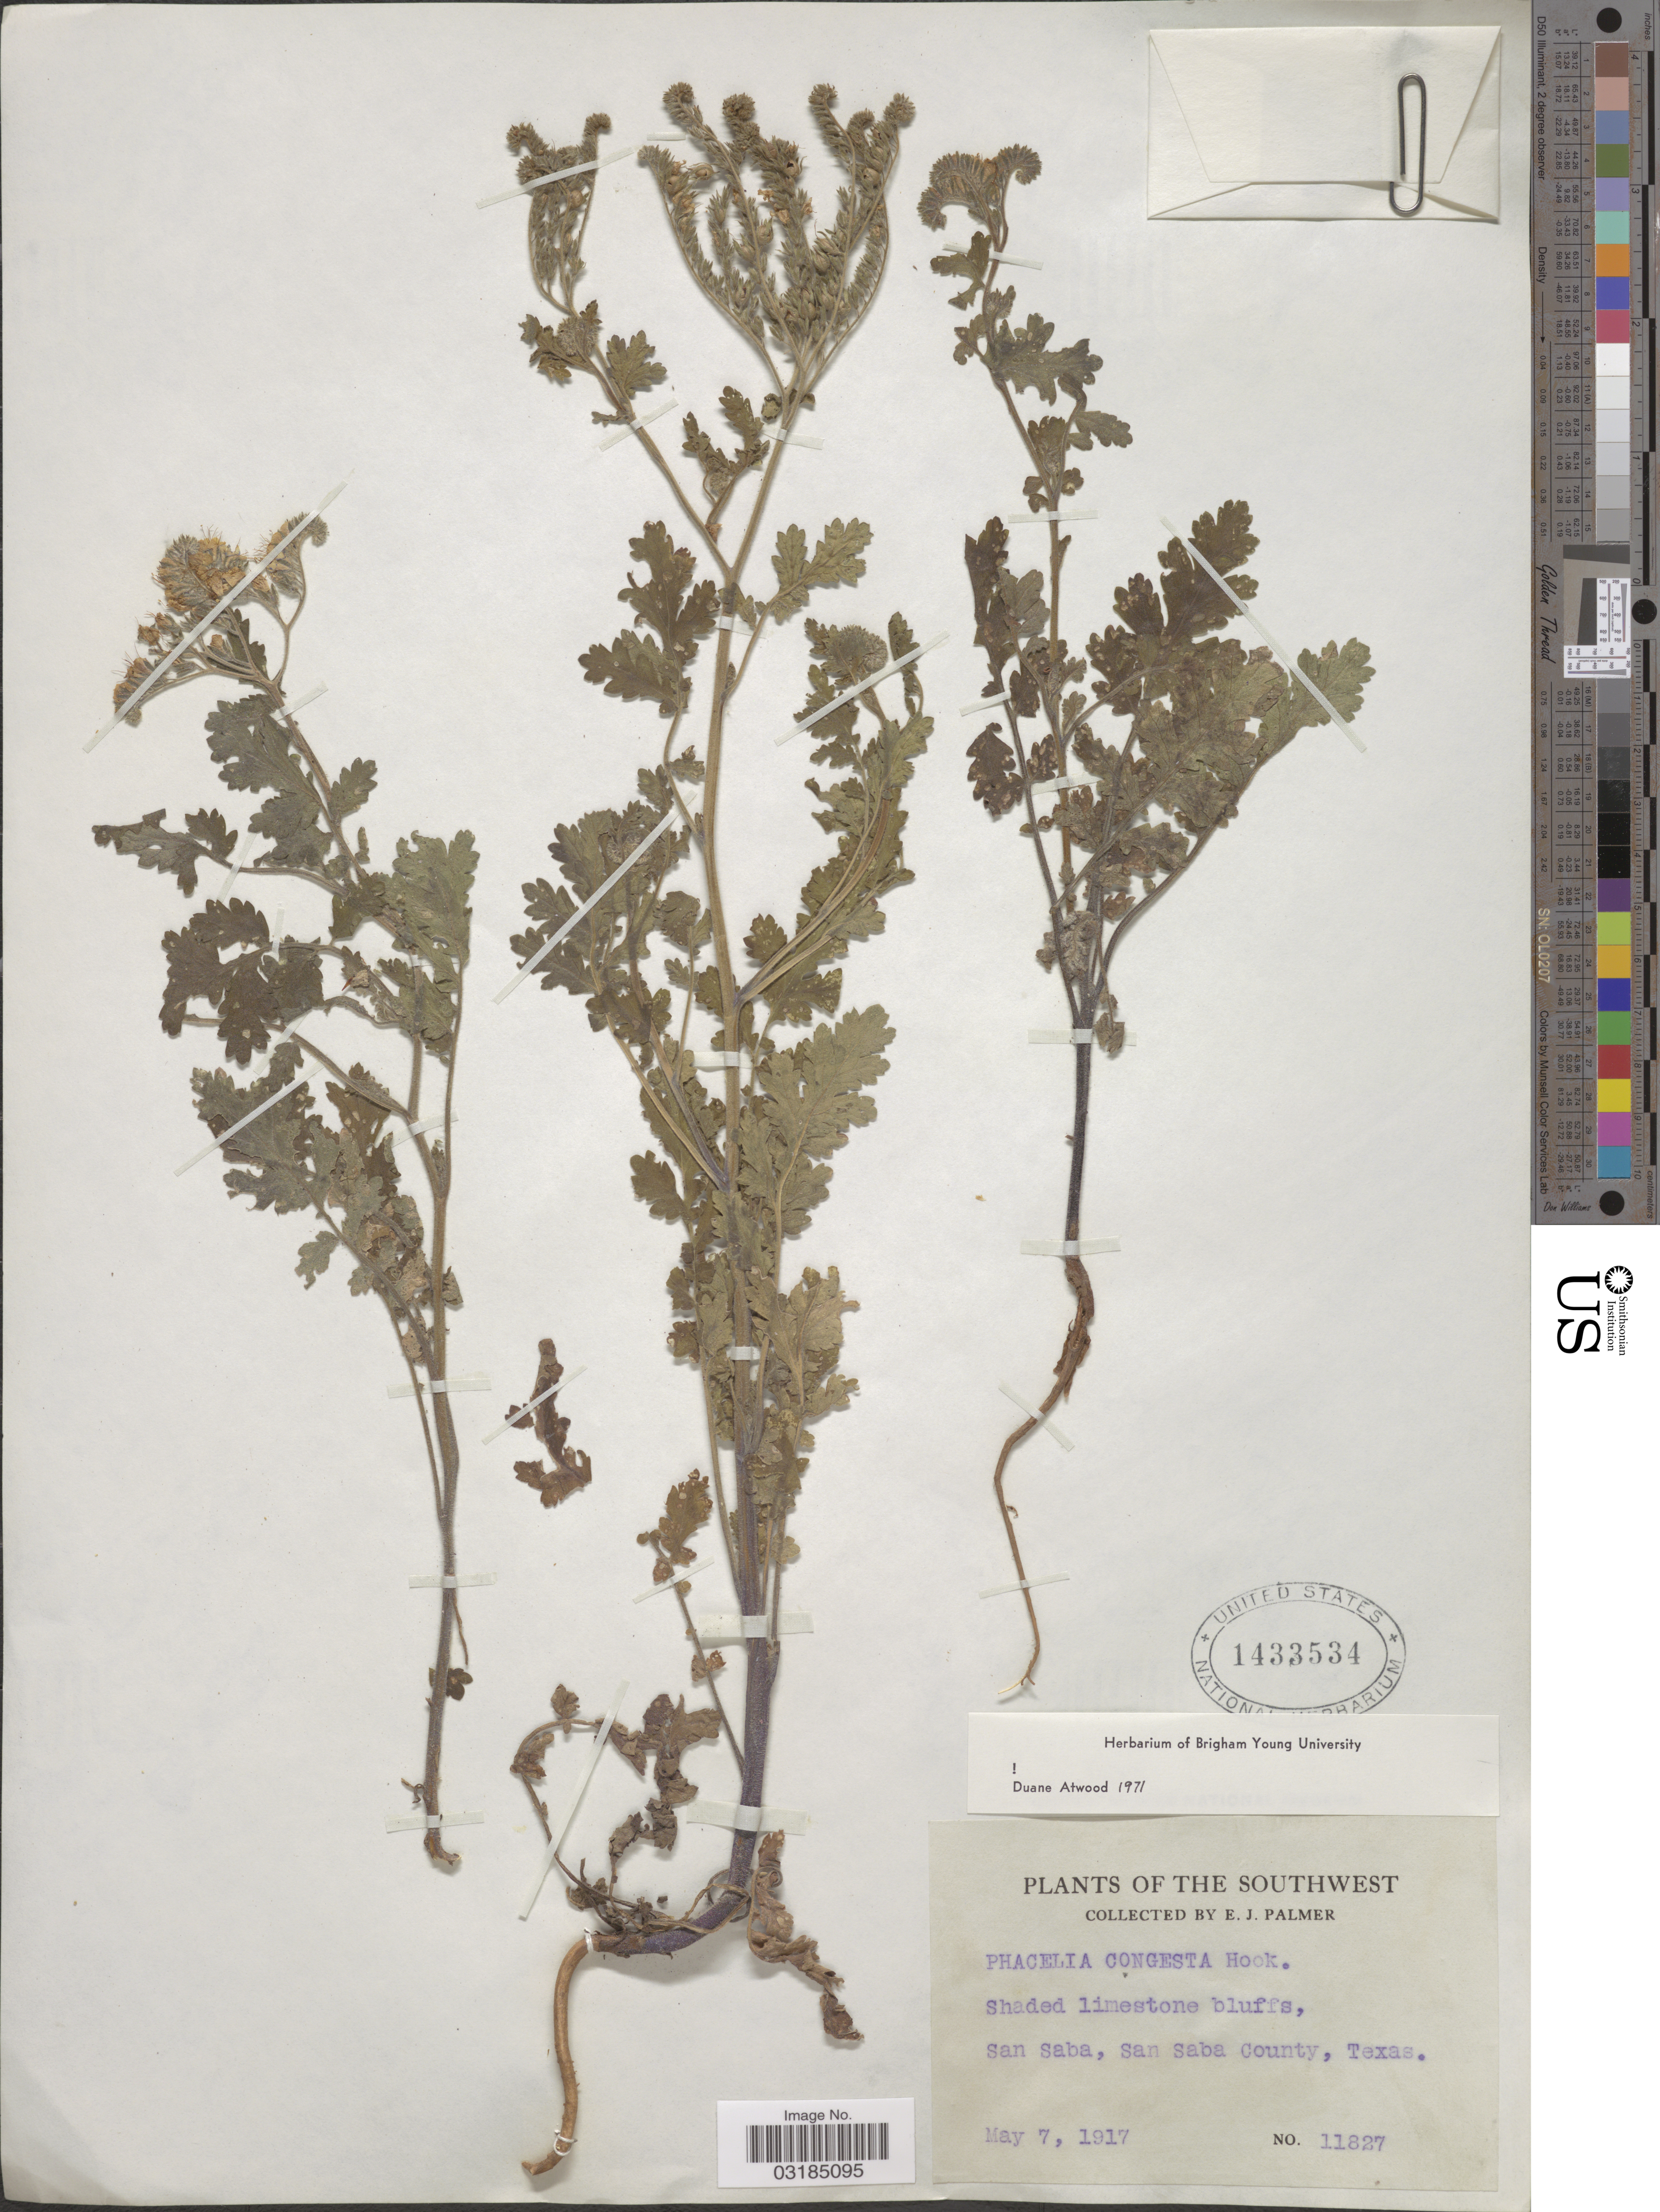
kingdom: Plantae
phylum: Tracheophyta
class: Magnoliopsida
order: Boraginales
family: Hydrophyllaceae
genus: Phacelia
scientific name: Phacelia congesta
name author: Hook.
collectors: E. J. Palmer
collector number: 11827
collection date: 1917-05-07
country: United States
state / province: Texas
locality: Southwest. San Saba, San Saba County.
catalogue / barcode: US 1433534